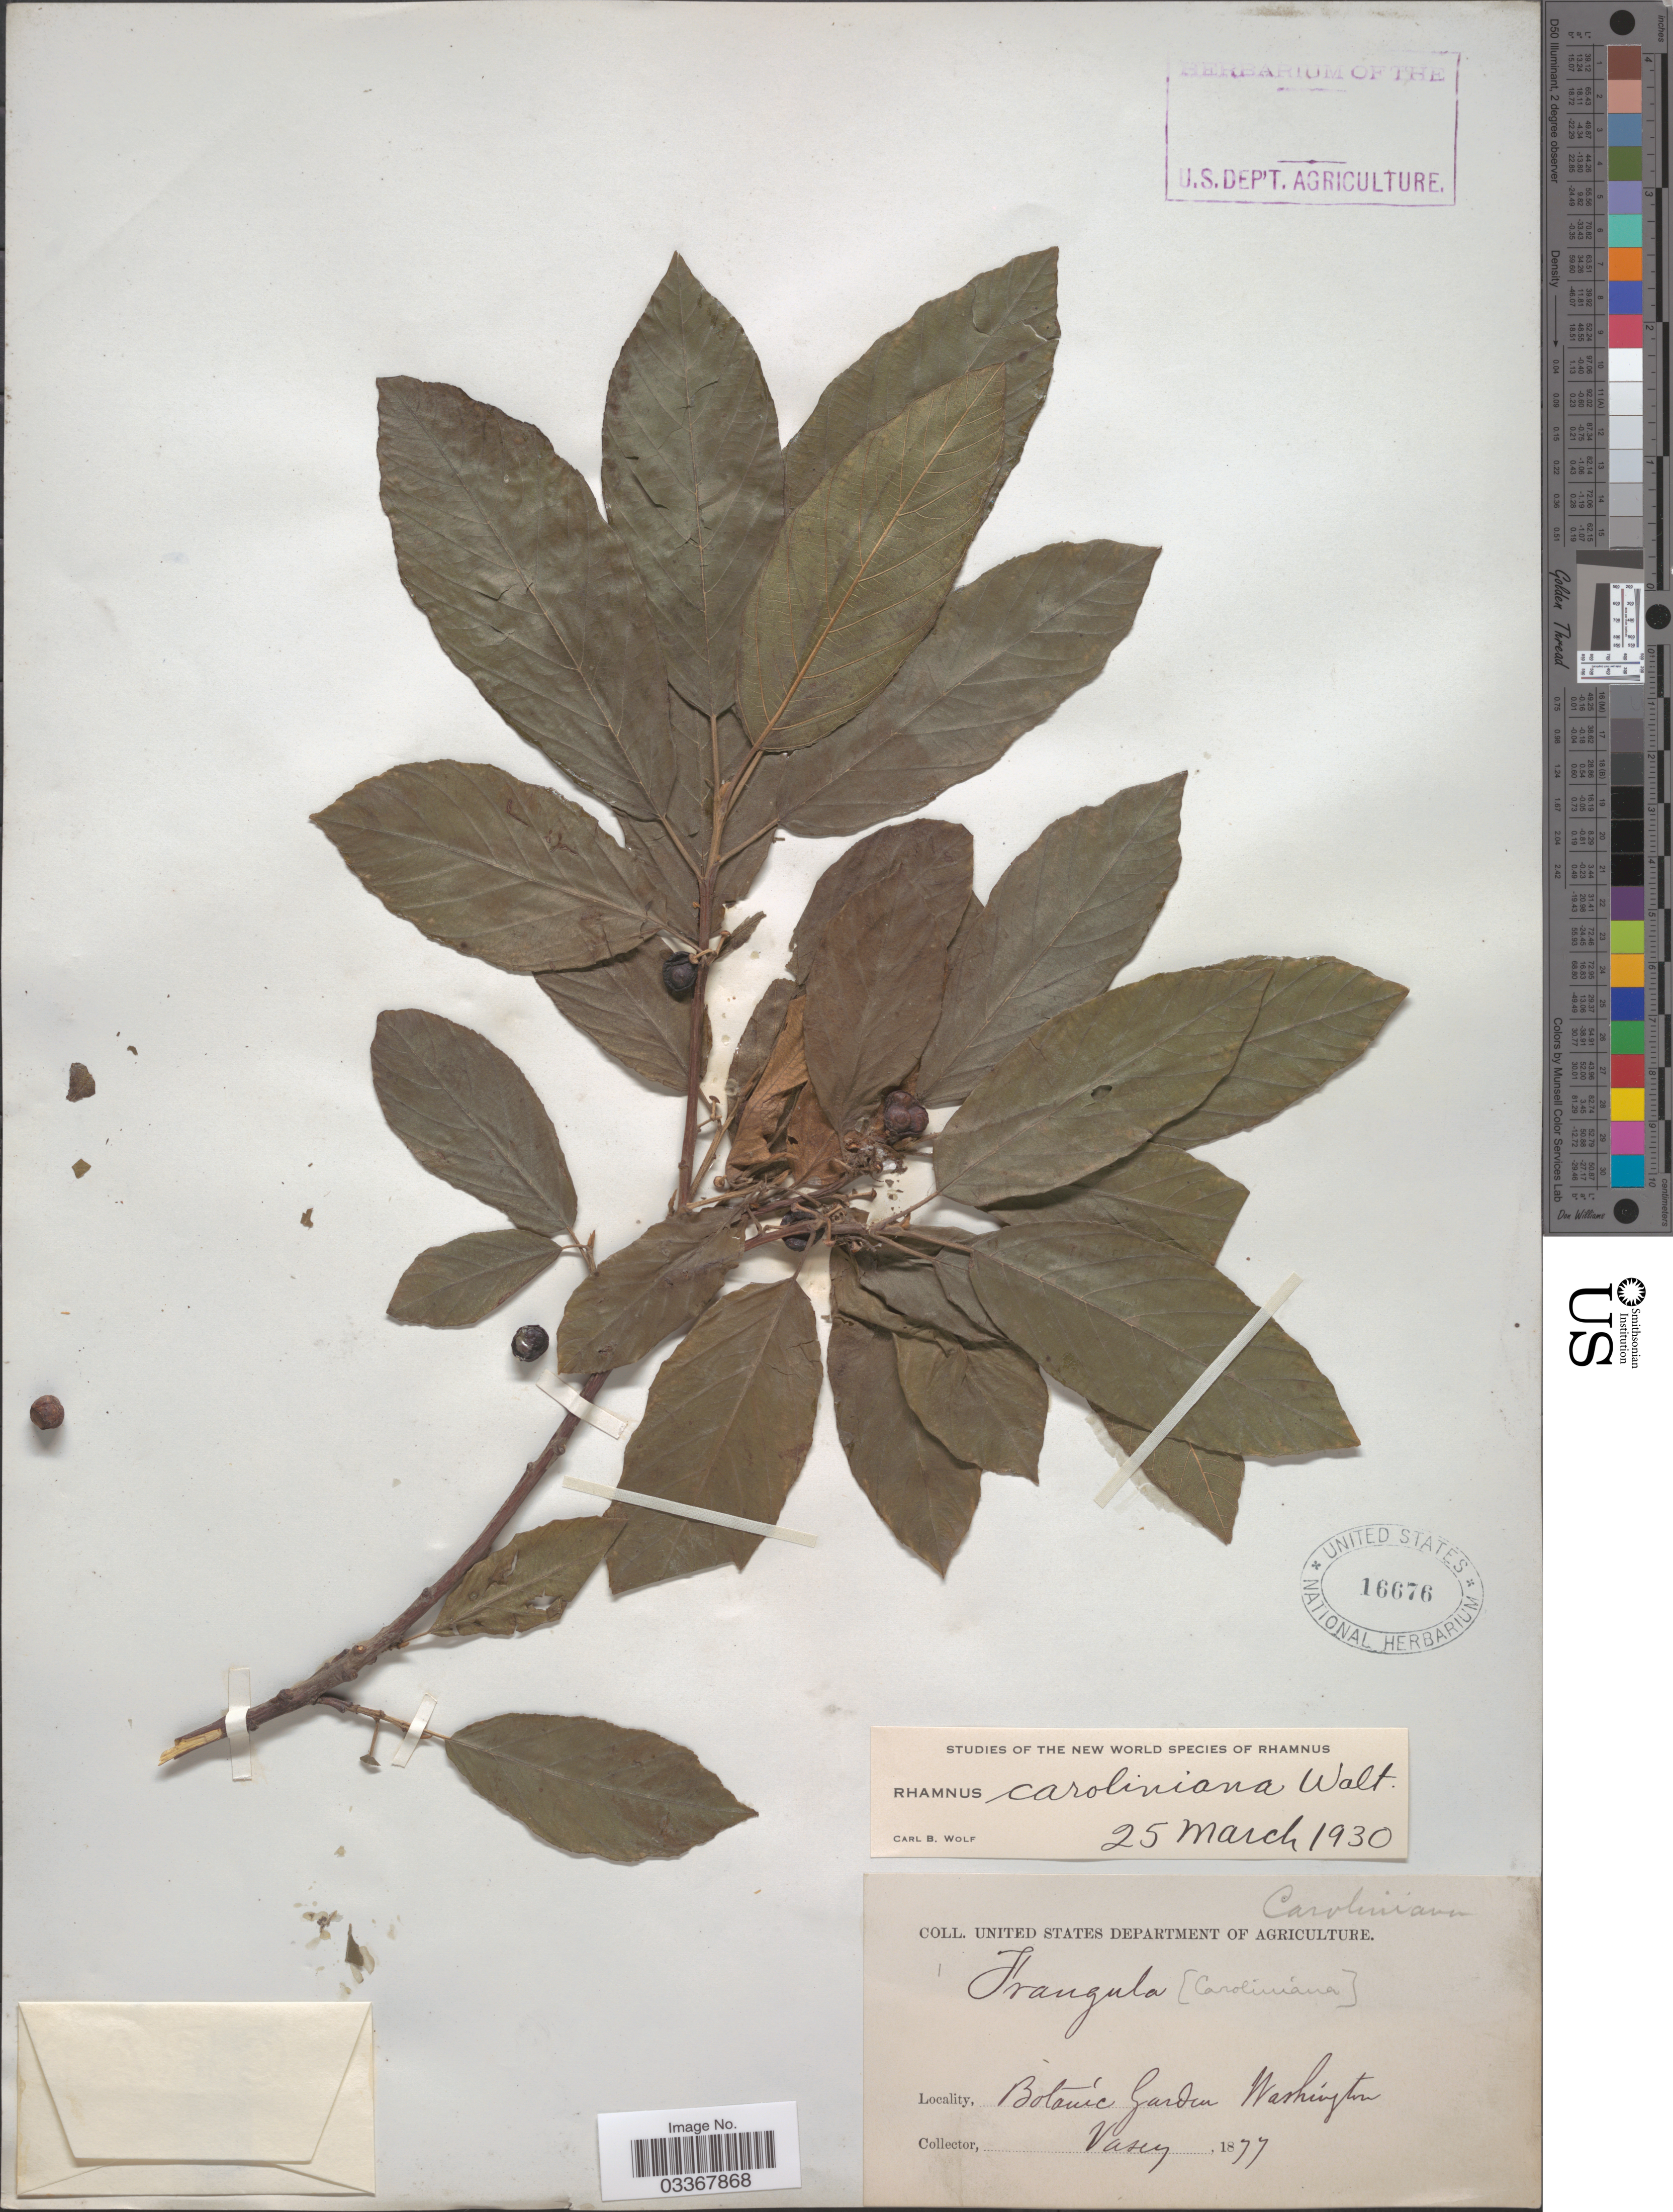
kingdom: Plantae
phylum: Tracheophyta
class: Magnoliopsida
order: Rosales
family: Rhamnaceae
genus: Frangula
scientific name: Frangula caroliniana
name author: (Walter) A. Gray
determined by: Strong, Mark T., (BOT), Smithsonian Institution - National Museum of Natural History (UNITED STATES)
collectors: Vasey, --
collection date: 1877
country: United States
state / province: District of Columbia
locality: Botanic Garden.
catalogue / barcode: US 16676